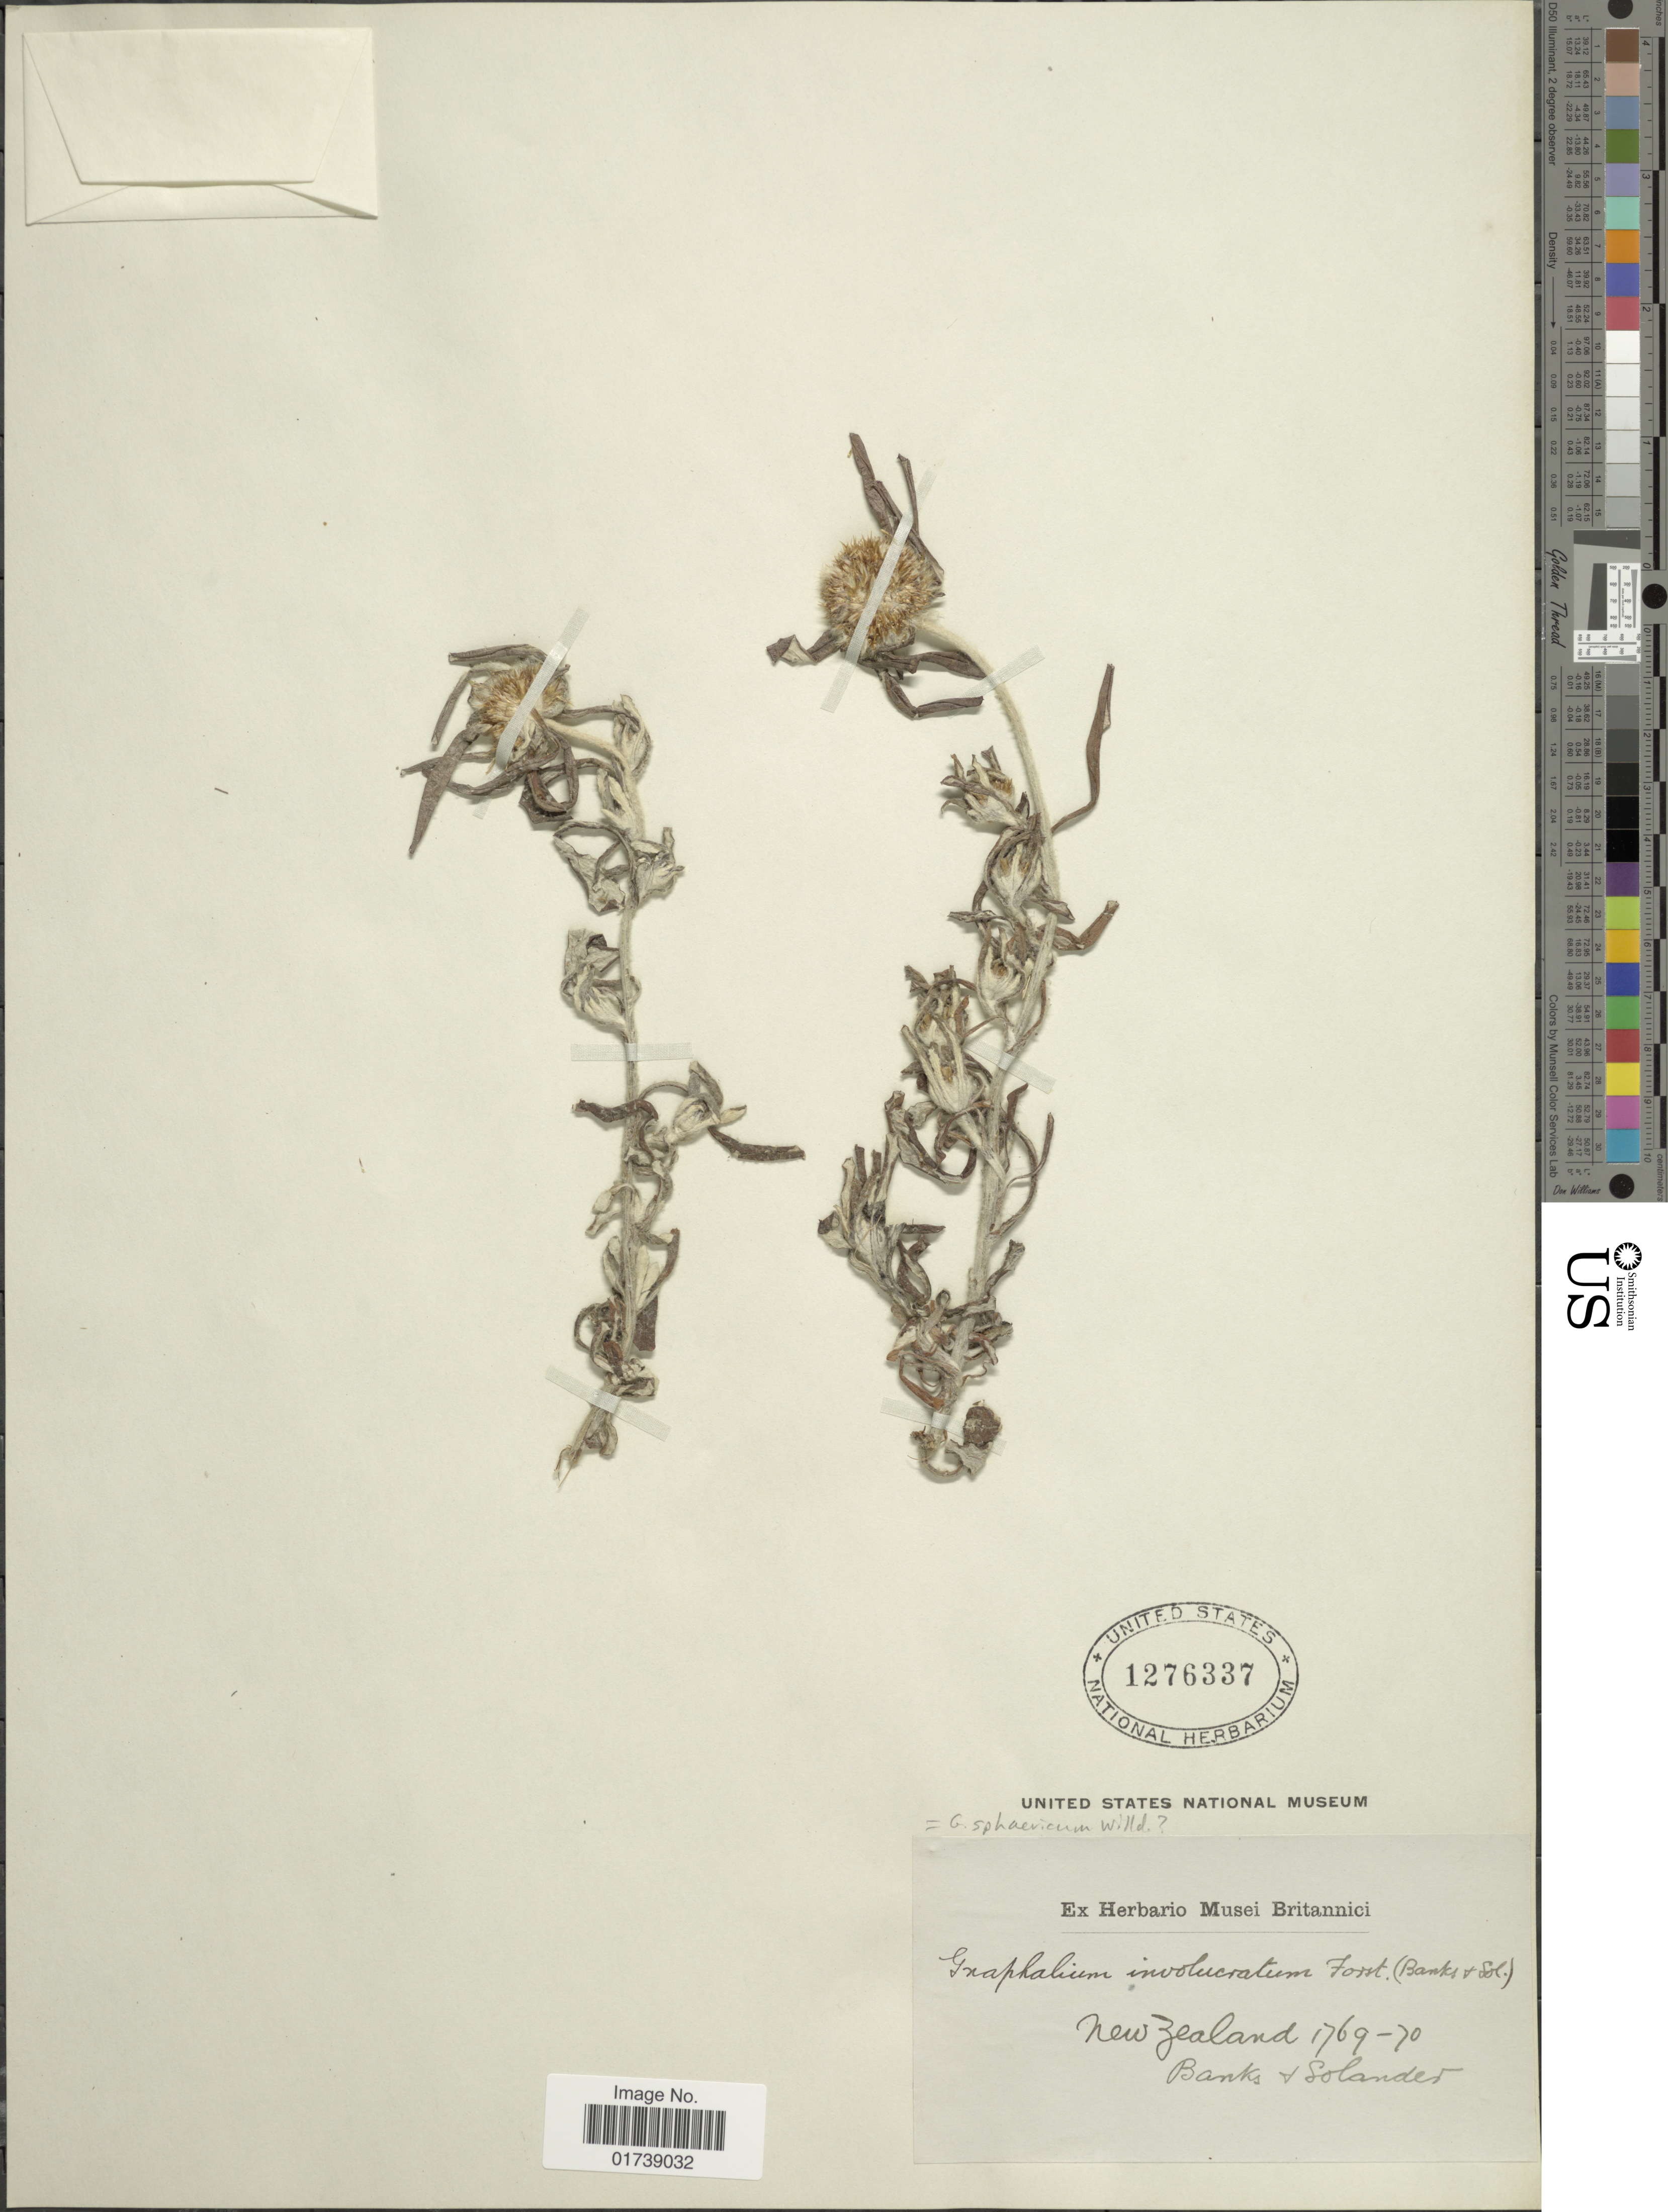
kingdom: Plantae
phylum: Tracheophyta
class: Magnoliopsida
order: Asterales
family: Asteraceae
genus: Euchiton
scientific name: Euchiton involucratus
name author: (G. Forst.) Holub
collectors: -- Banks & -- Solander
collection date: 1769/1770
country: New Zealand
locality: New Zealand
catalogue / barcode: US 1276337